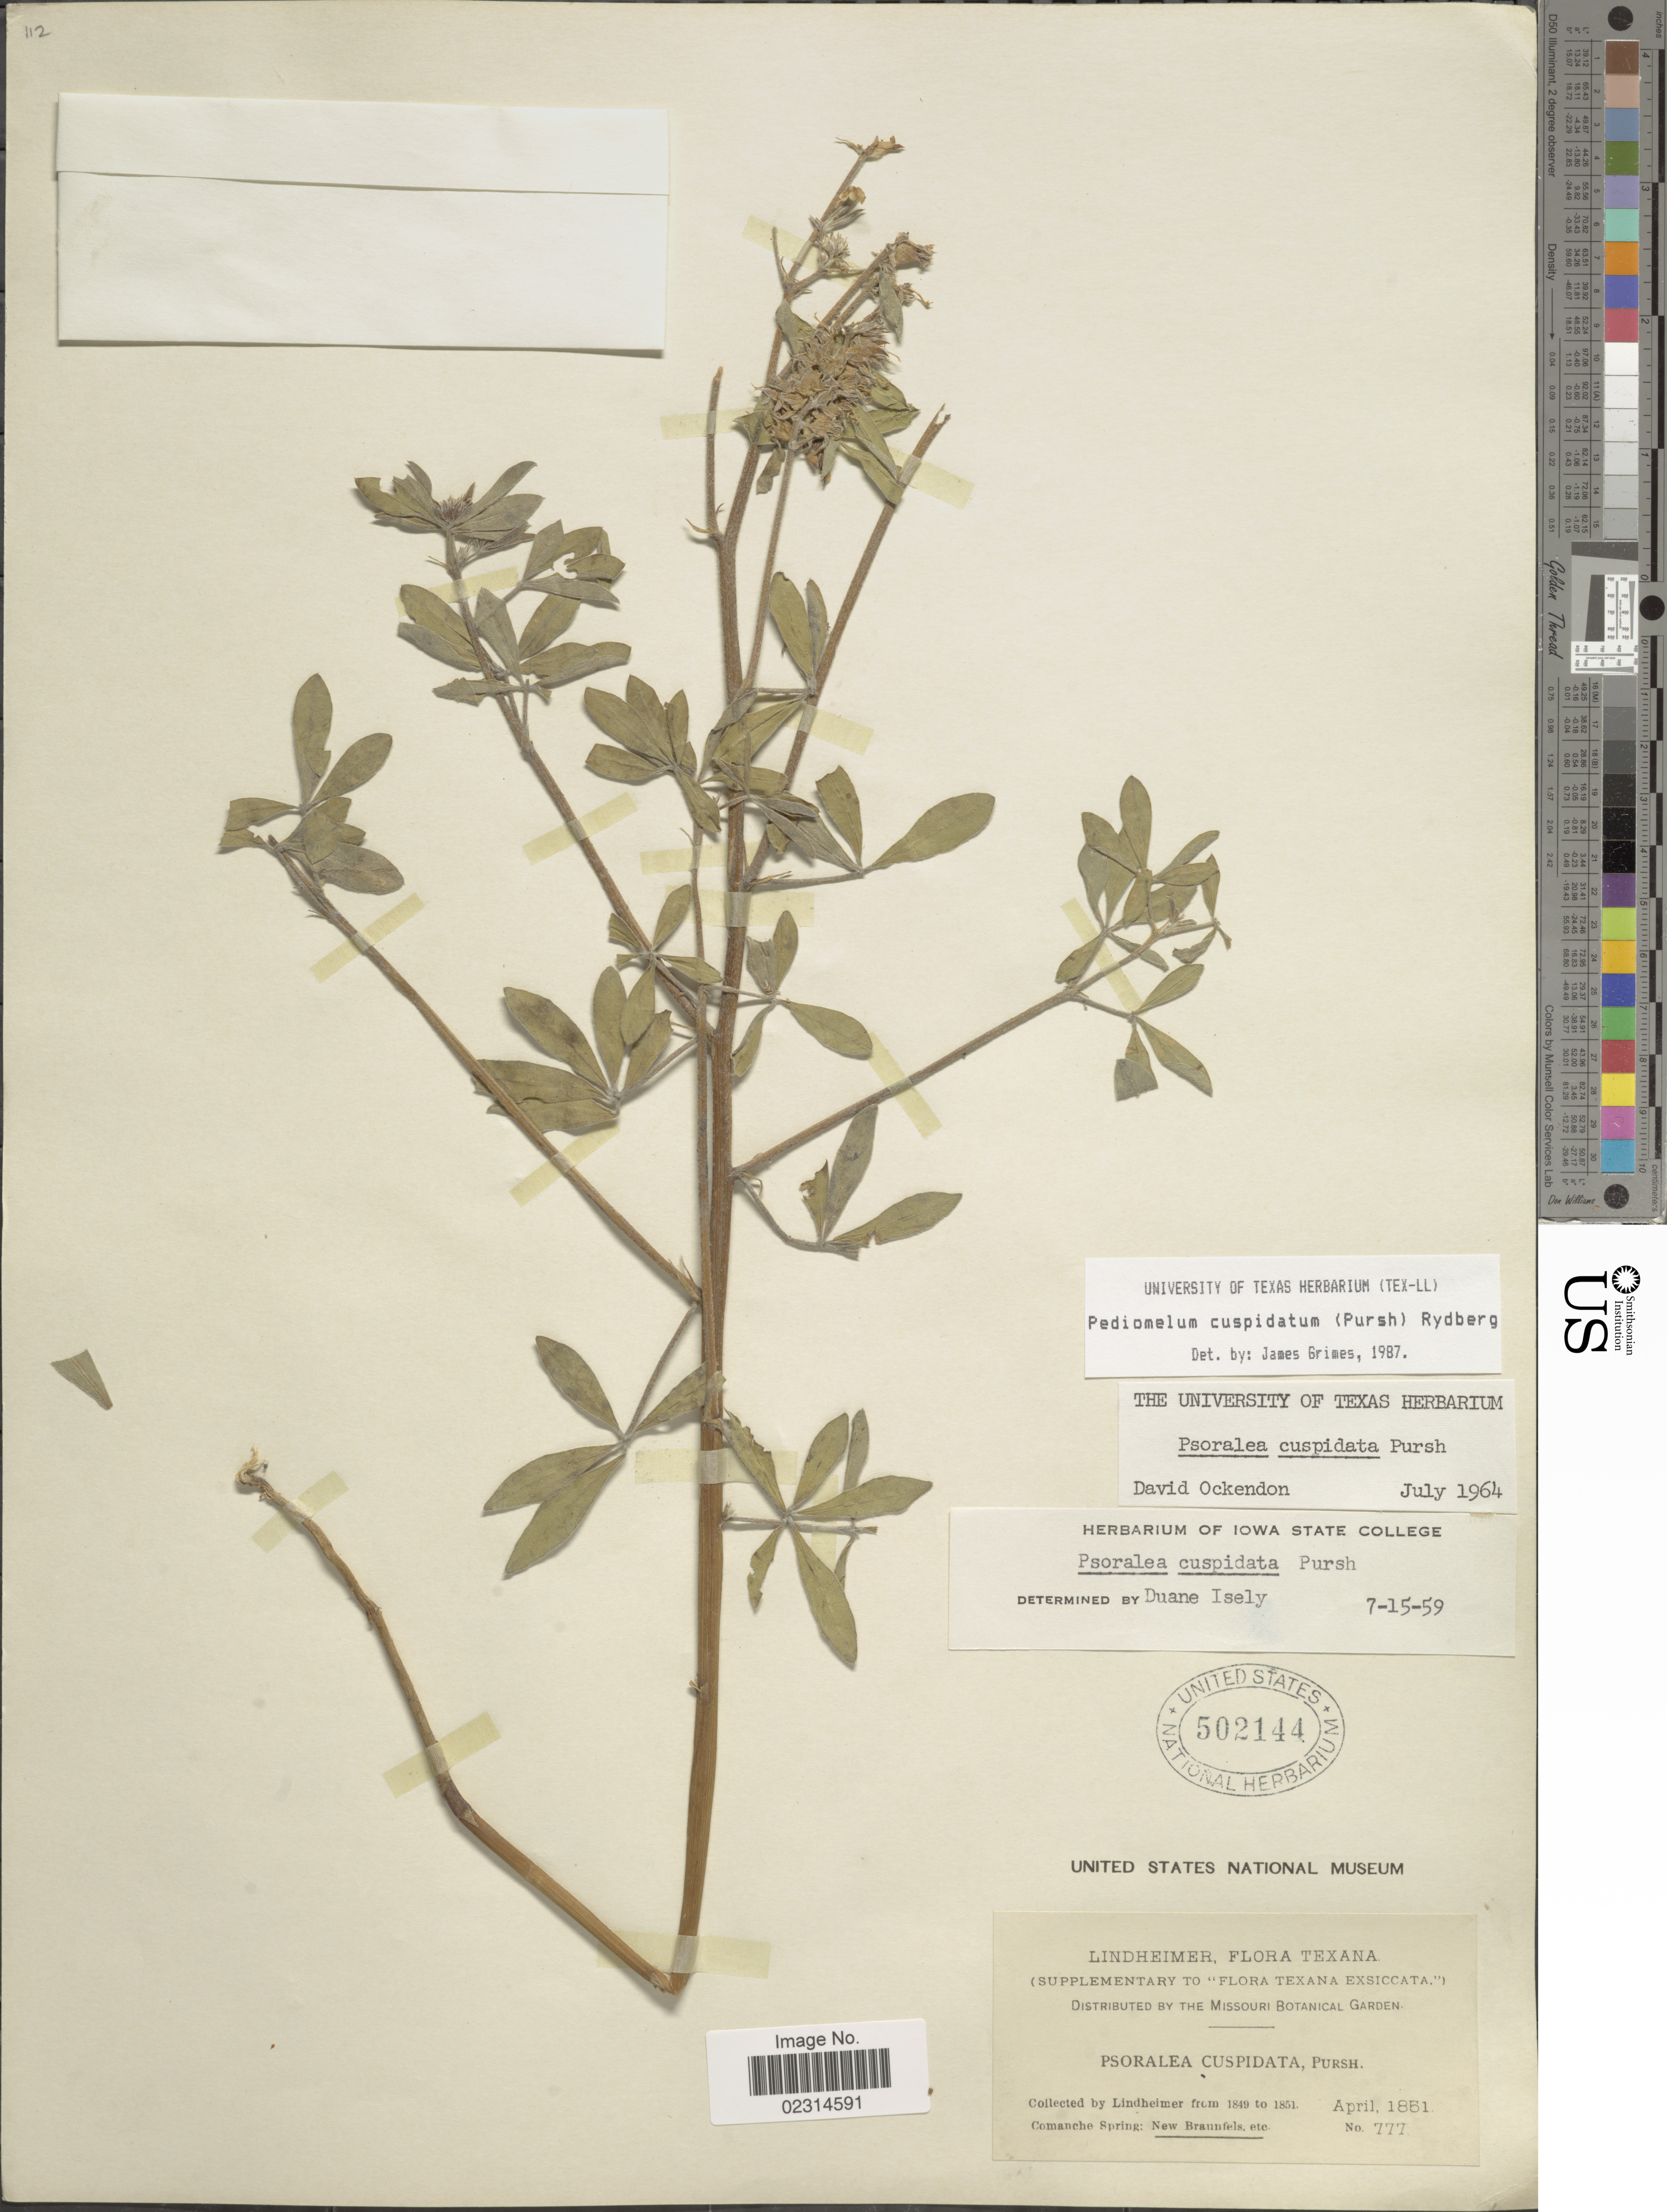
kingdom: Plantae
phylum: Tracheophyta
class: Magnoliopsida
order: Fabales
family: Fabaceae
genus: Pediomelum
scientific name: Pediomelum cuspidatum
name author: (Pursh) Rydb.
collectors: -. Lindheimer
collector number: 777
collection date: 1851-04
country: United States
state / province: Texas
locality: Comanche Spring: New Braunfels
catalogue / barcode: US 502144